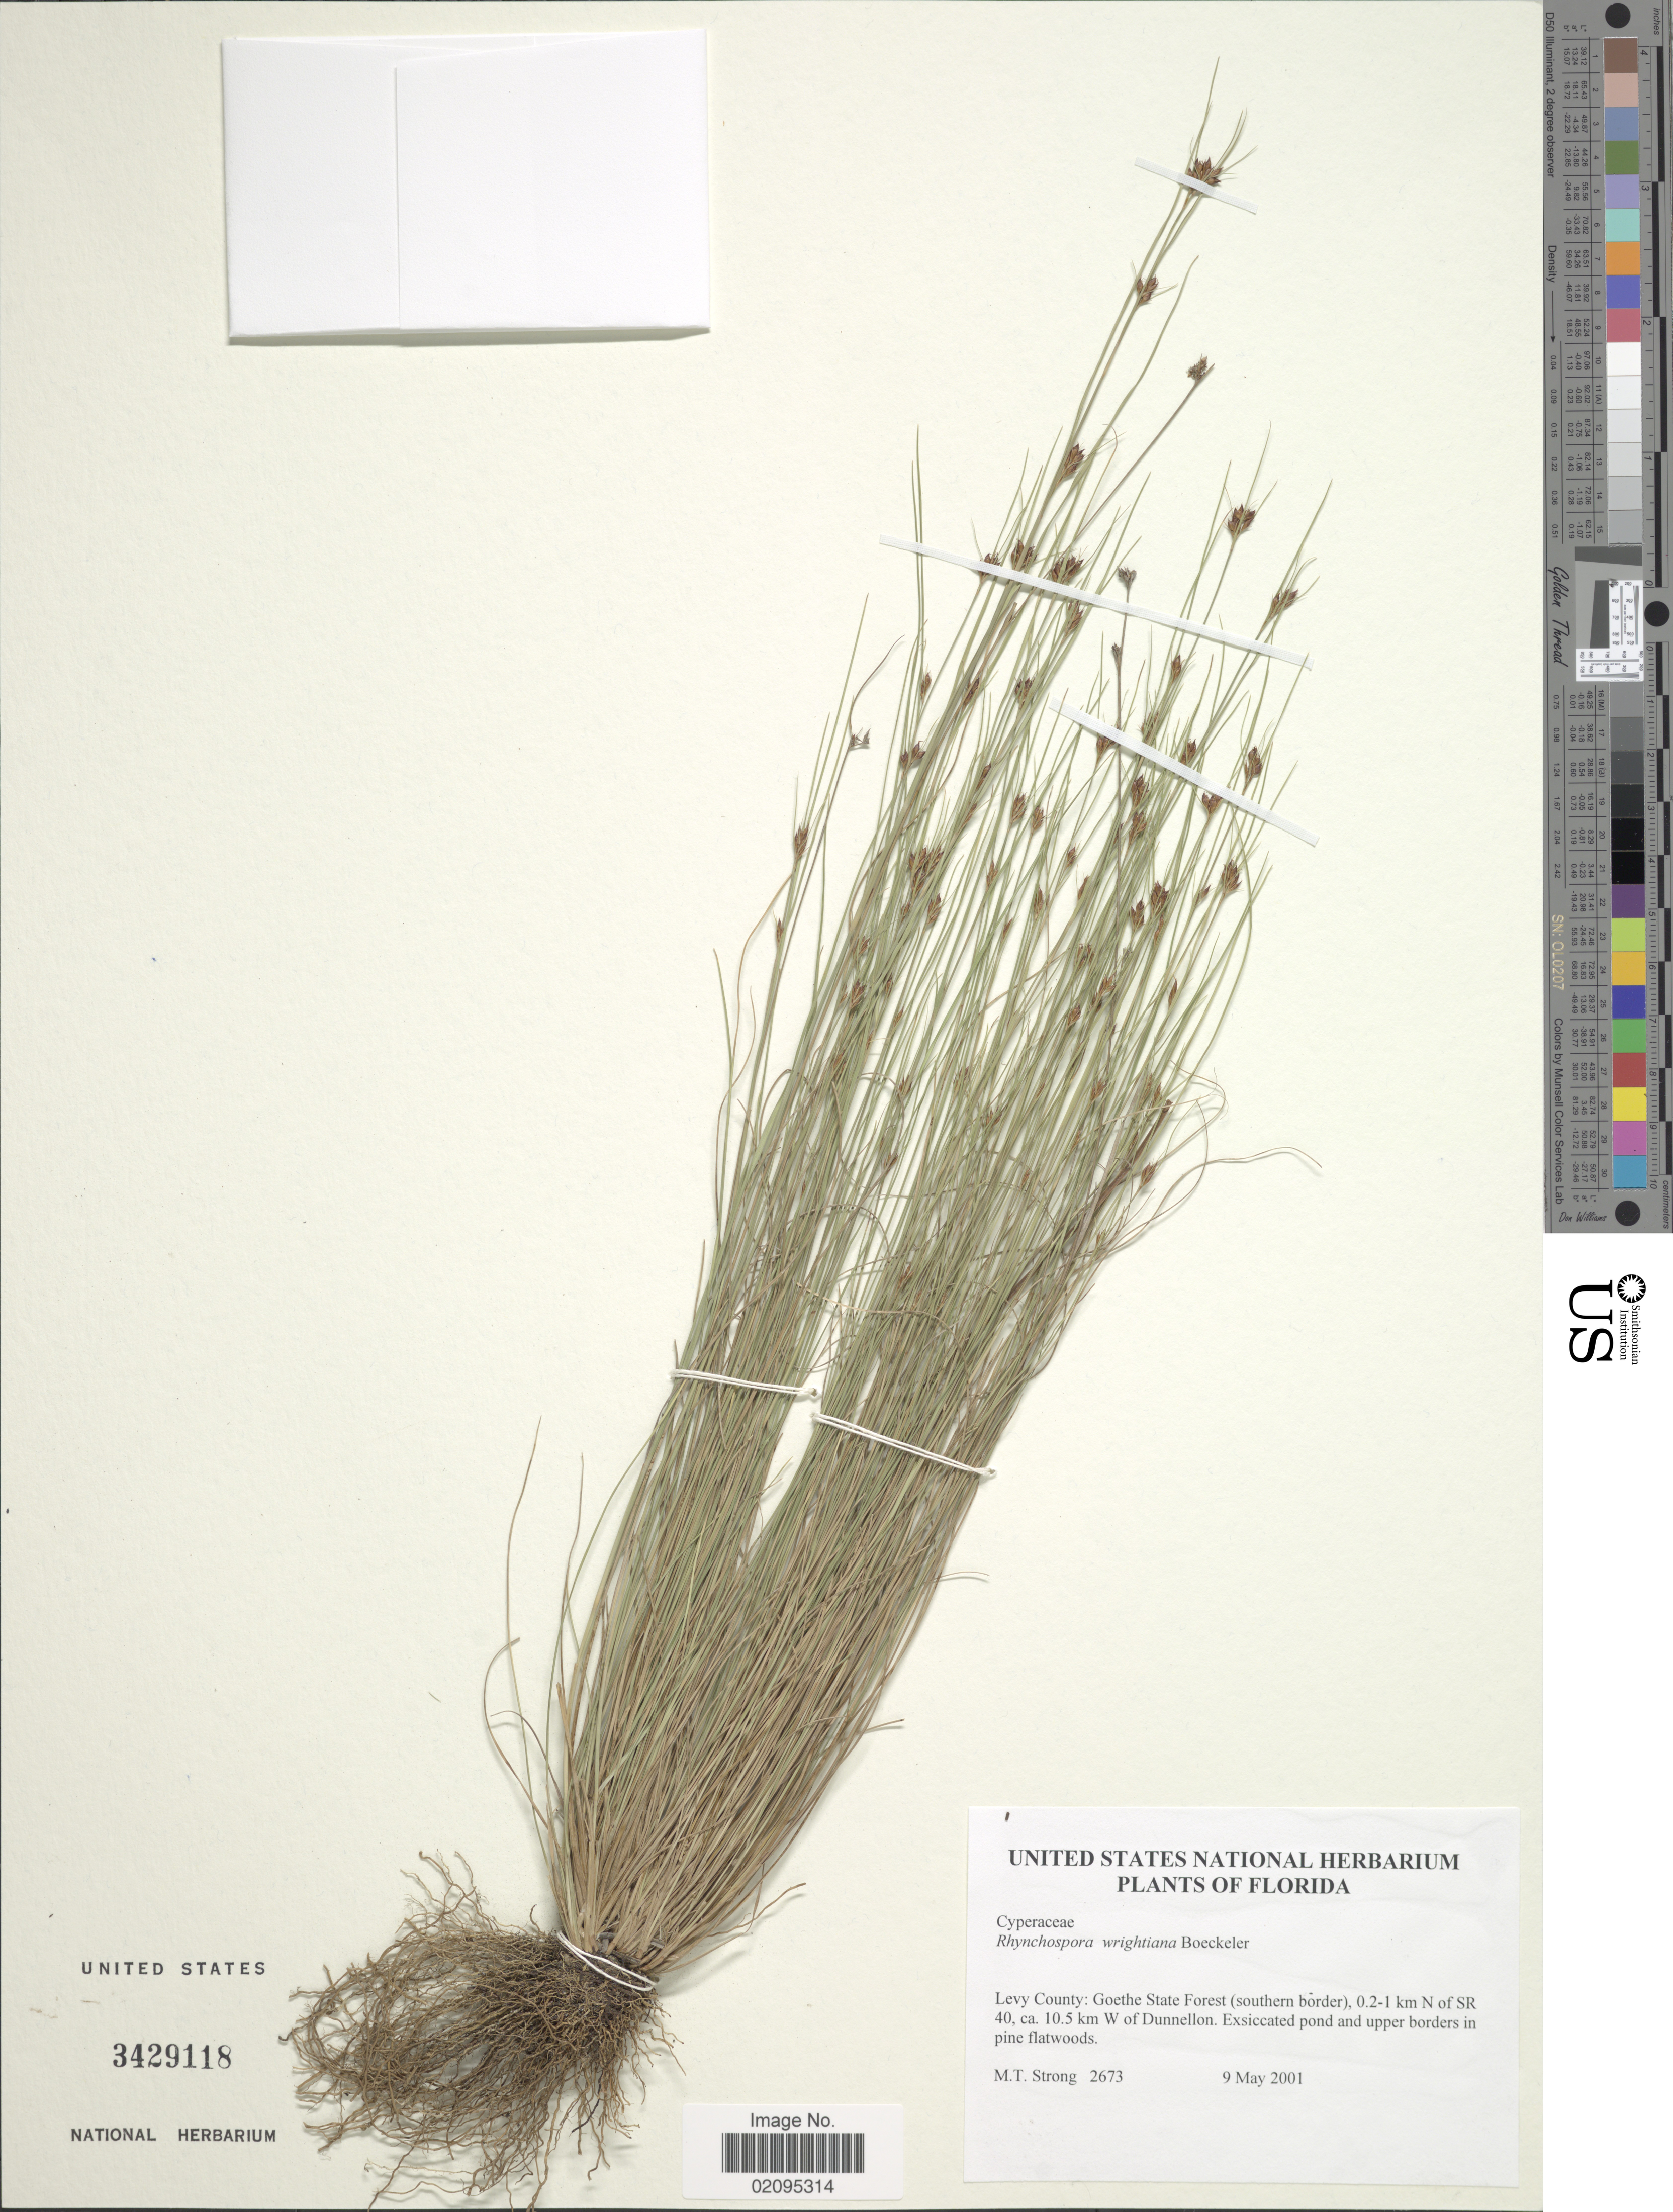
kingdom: Plantae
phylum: Tracheophyta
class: Liliopsida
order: Poales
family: Cyperaceae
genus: Rhynchospora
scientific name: Rhynchospora wrightiana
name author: Boeckeler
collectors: M. T. Strong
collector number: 2673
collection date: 2001-05-09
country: United States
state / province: Florida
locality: Levy County: Goethe State Forest (southern border), 0.2-1 km N of SR 40, ca. 10.5 km W of Dunnellon, exsiccated pond and upper borders in pine flatwoods.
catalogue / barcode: US 3429118